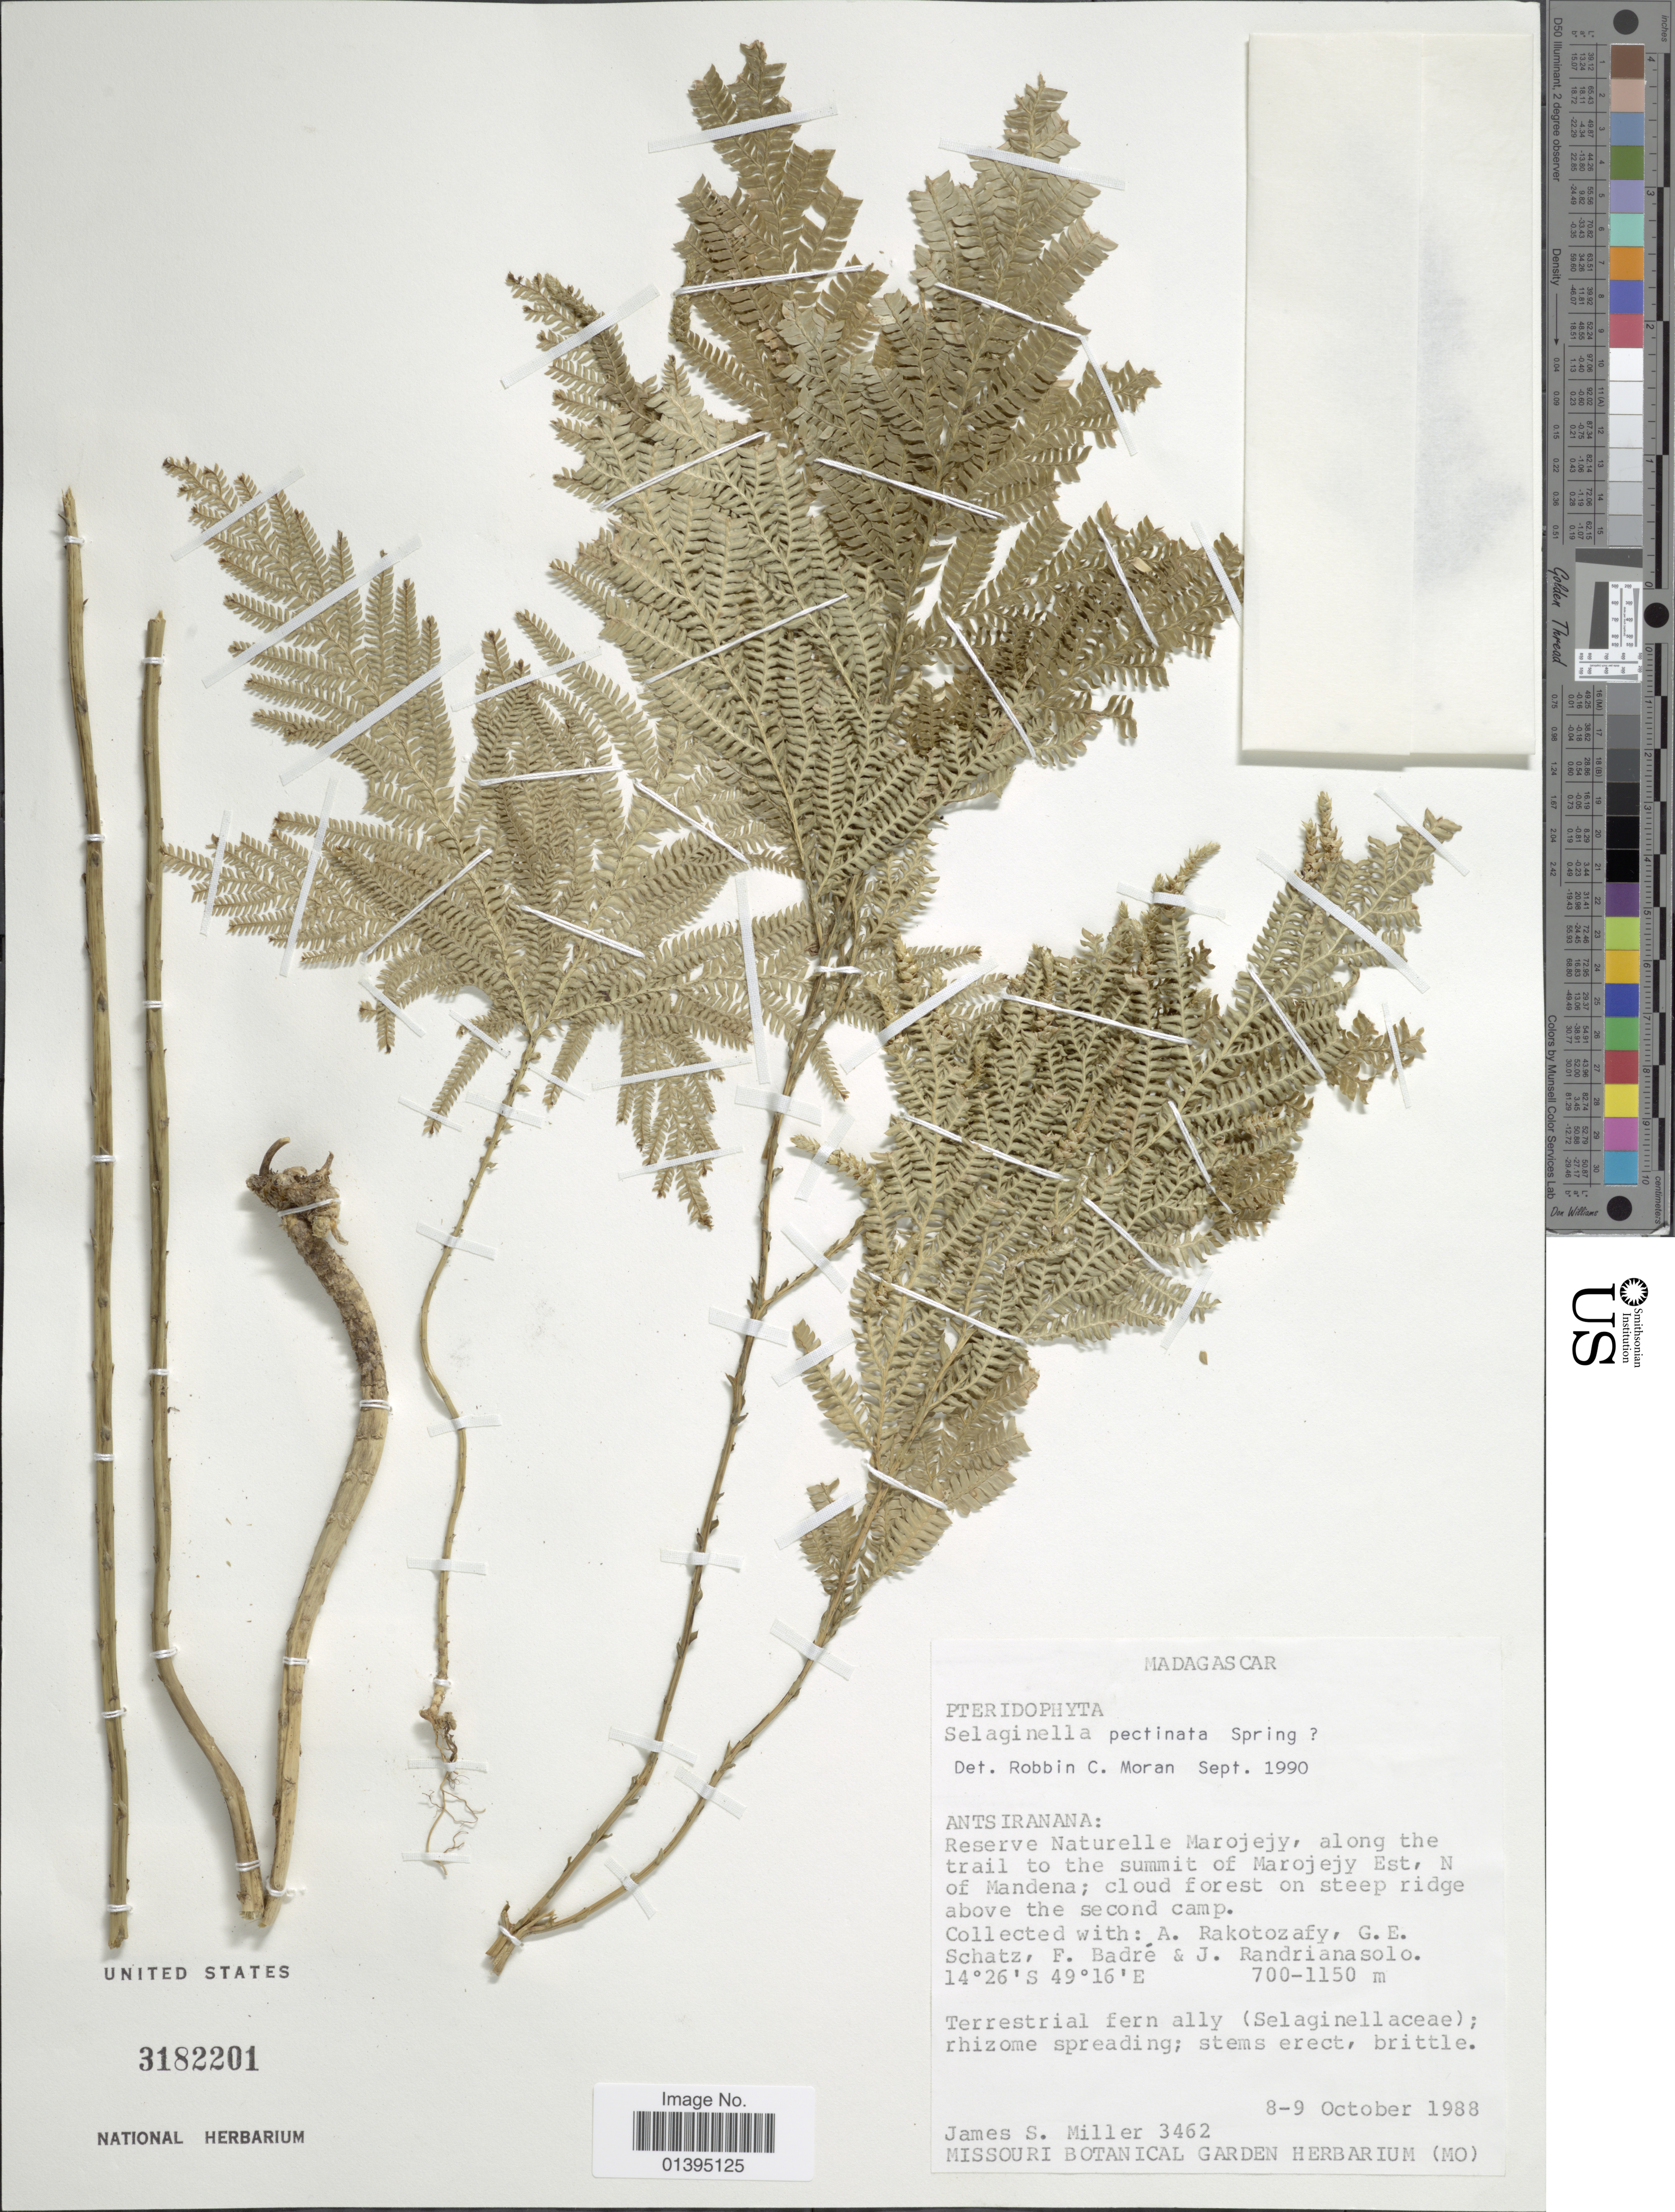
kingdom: Plantae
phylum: Tracheophyta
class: Lycopodiopsida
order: Selaginellales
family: Selaginellaceae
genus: Selaginella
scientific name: Selaginella pectinata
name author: Spring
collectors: J. S. Miller, A. Rakotozafy, G. Schatz, F. Badré & J. Randrianasolo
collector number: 3462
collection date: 1988-10-08/1988-10-09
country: Madagascar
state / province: Sava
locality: Reserve Naturelle Marojejy, along the trail to the summit of Marojejy Est, N of Mandena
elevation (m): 700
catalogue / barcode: US 3182201